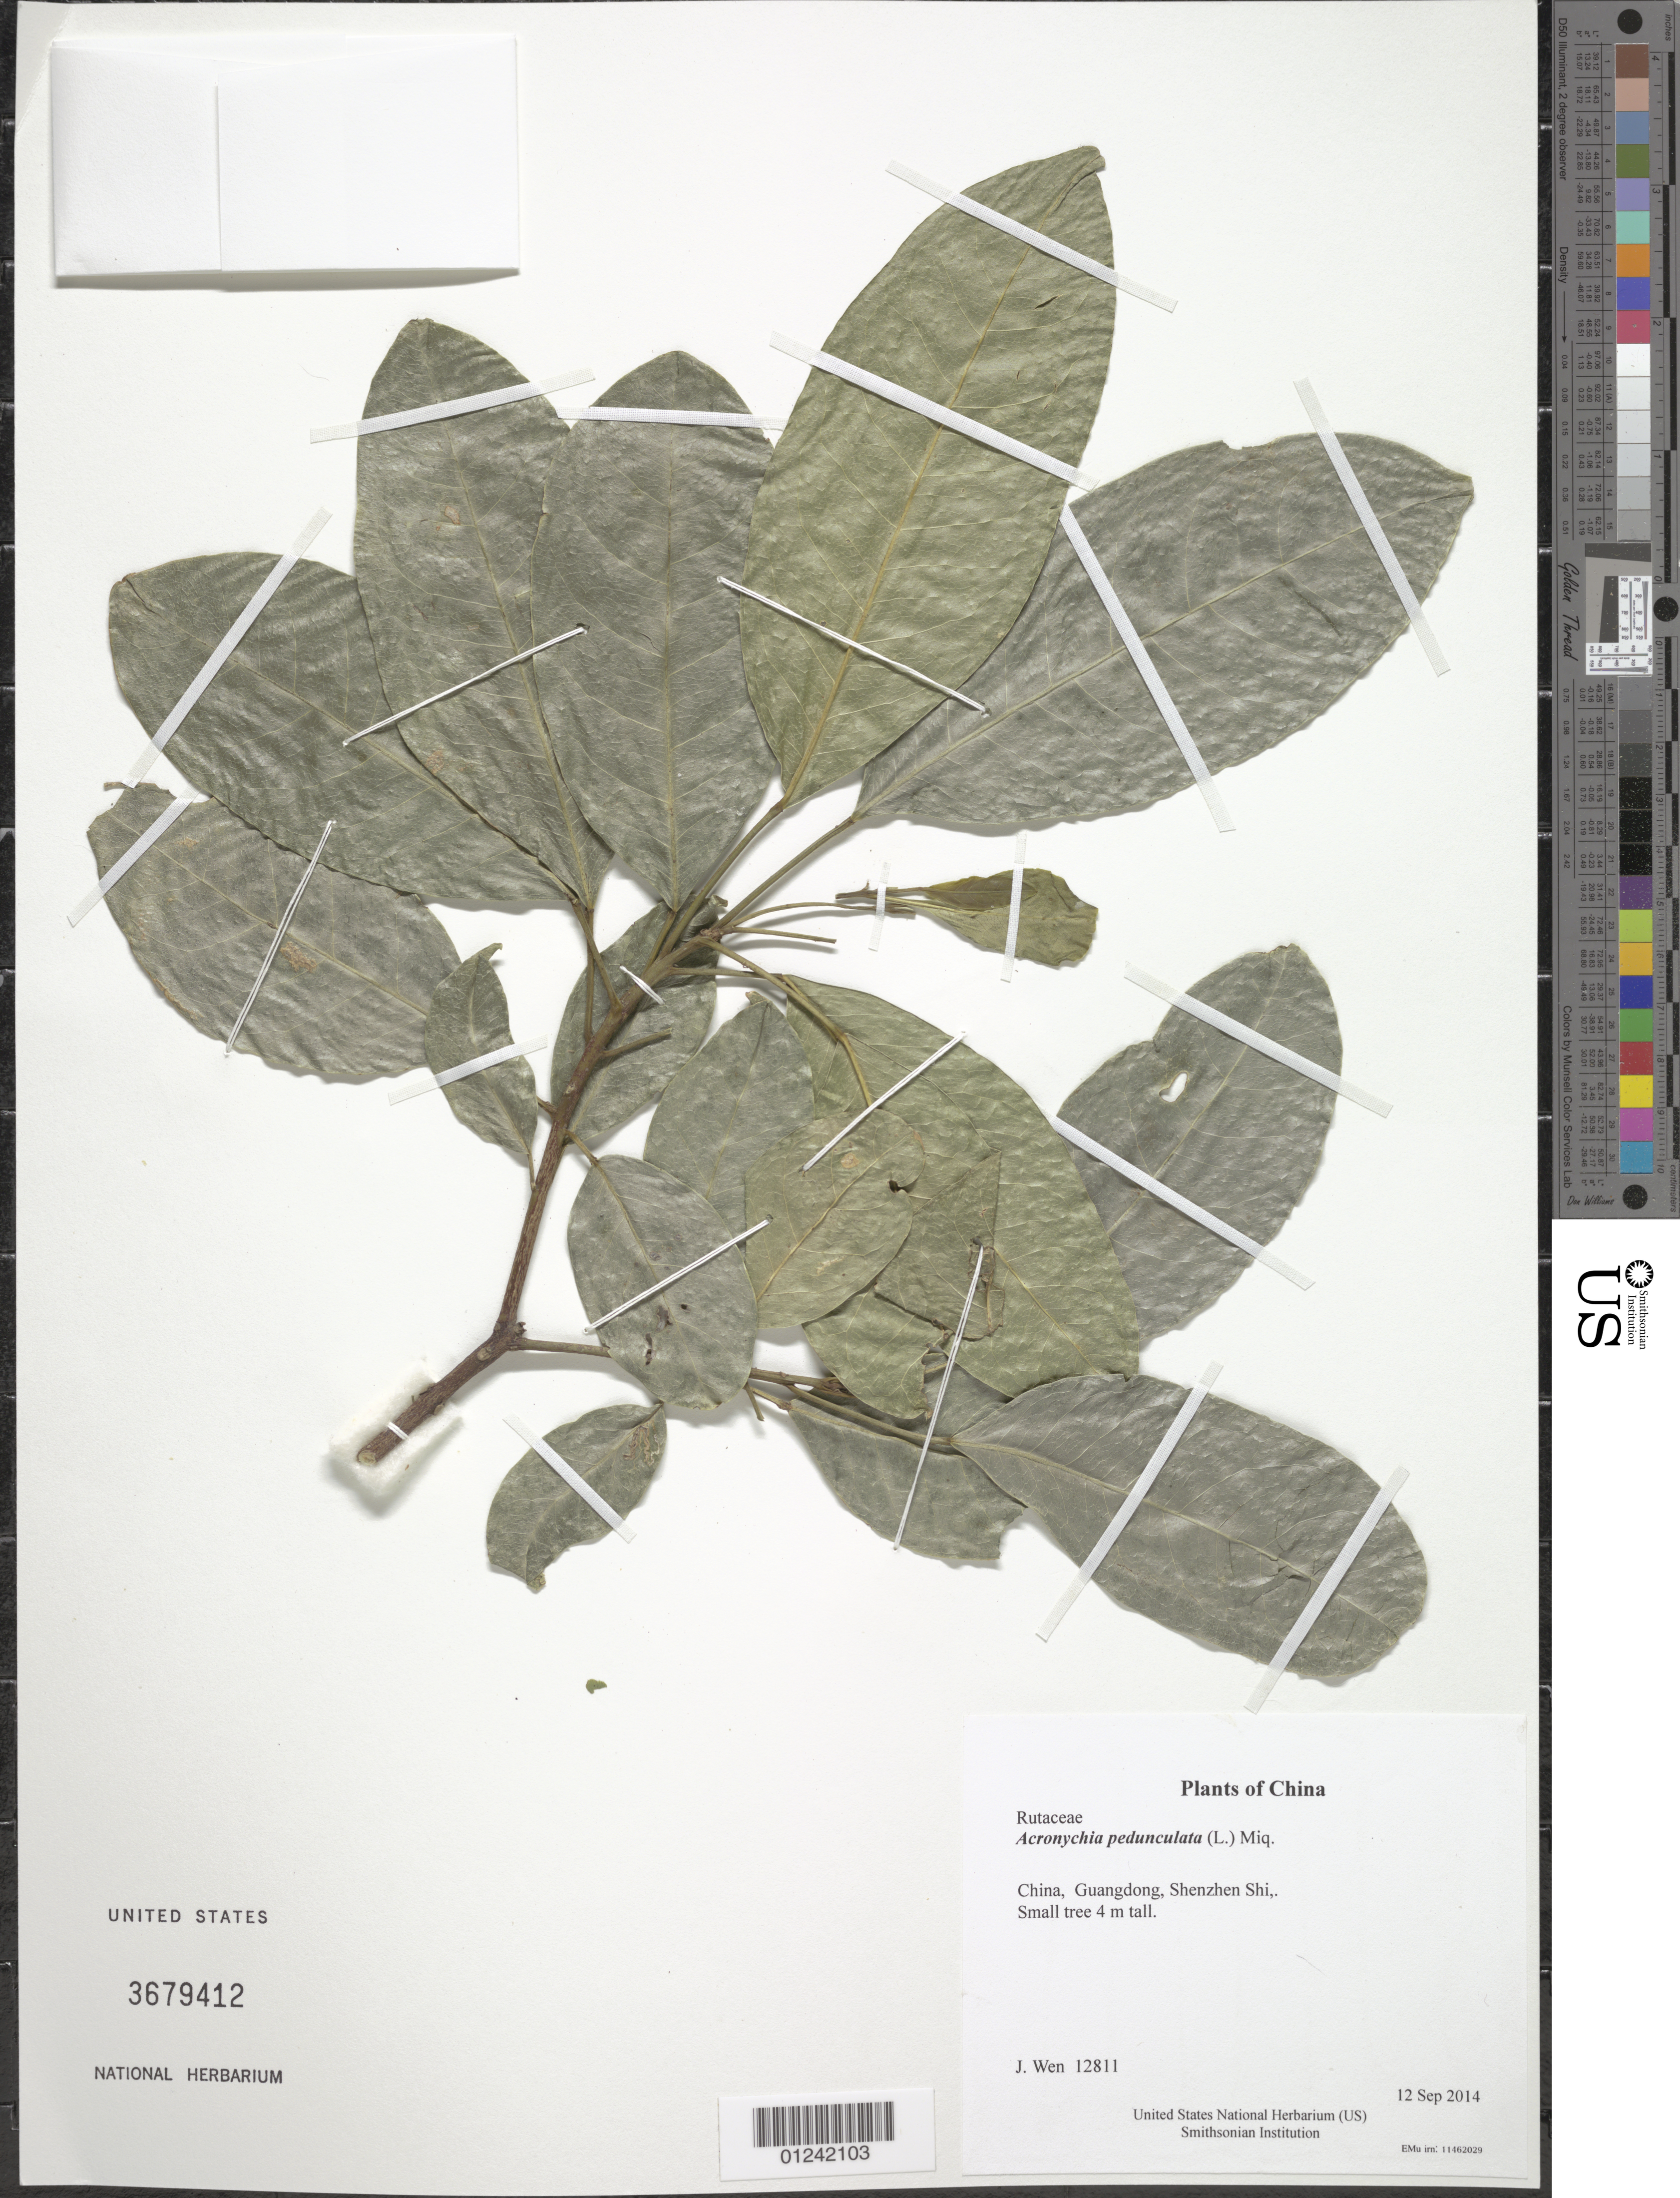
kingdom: Plantae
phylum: Tracheophyta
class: Magnoliopsida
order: Sapindales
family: Rutaceae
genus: Acronychia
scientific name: Acronychia pedunculata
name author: (L.) Miq.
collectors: J. Wen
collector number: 12811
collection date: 2014-09-12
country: China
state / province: Guangdong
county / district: Shenzhen Shi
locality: Guangdong, Shenzhen Shi,Wutongshan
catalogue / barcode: US 3679412